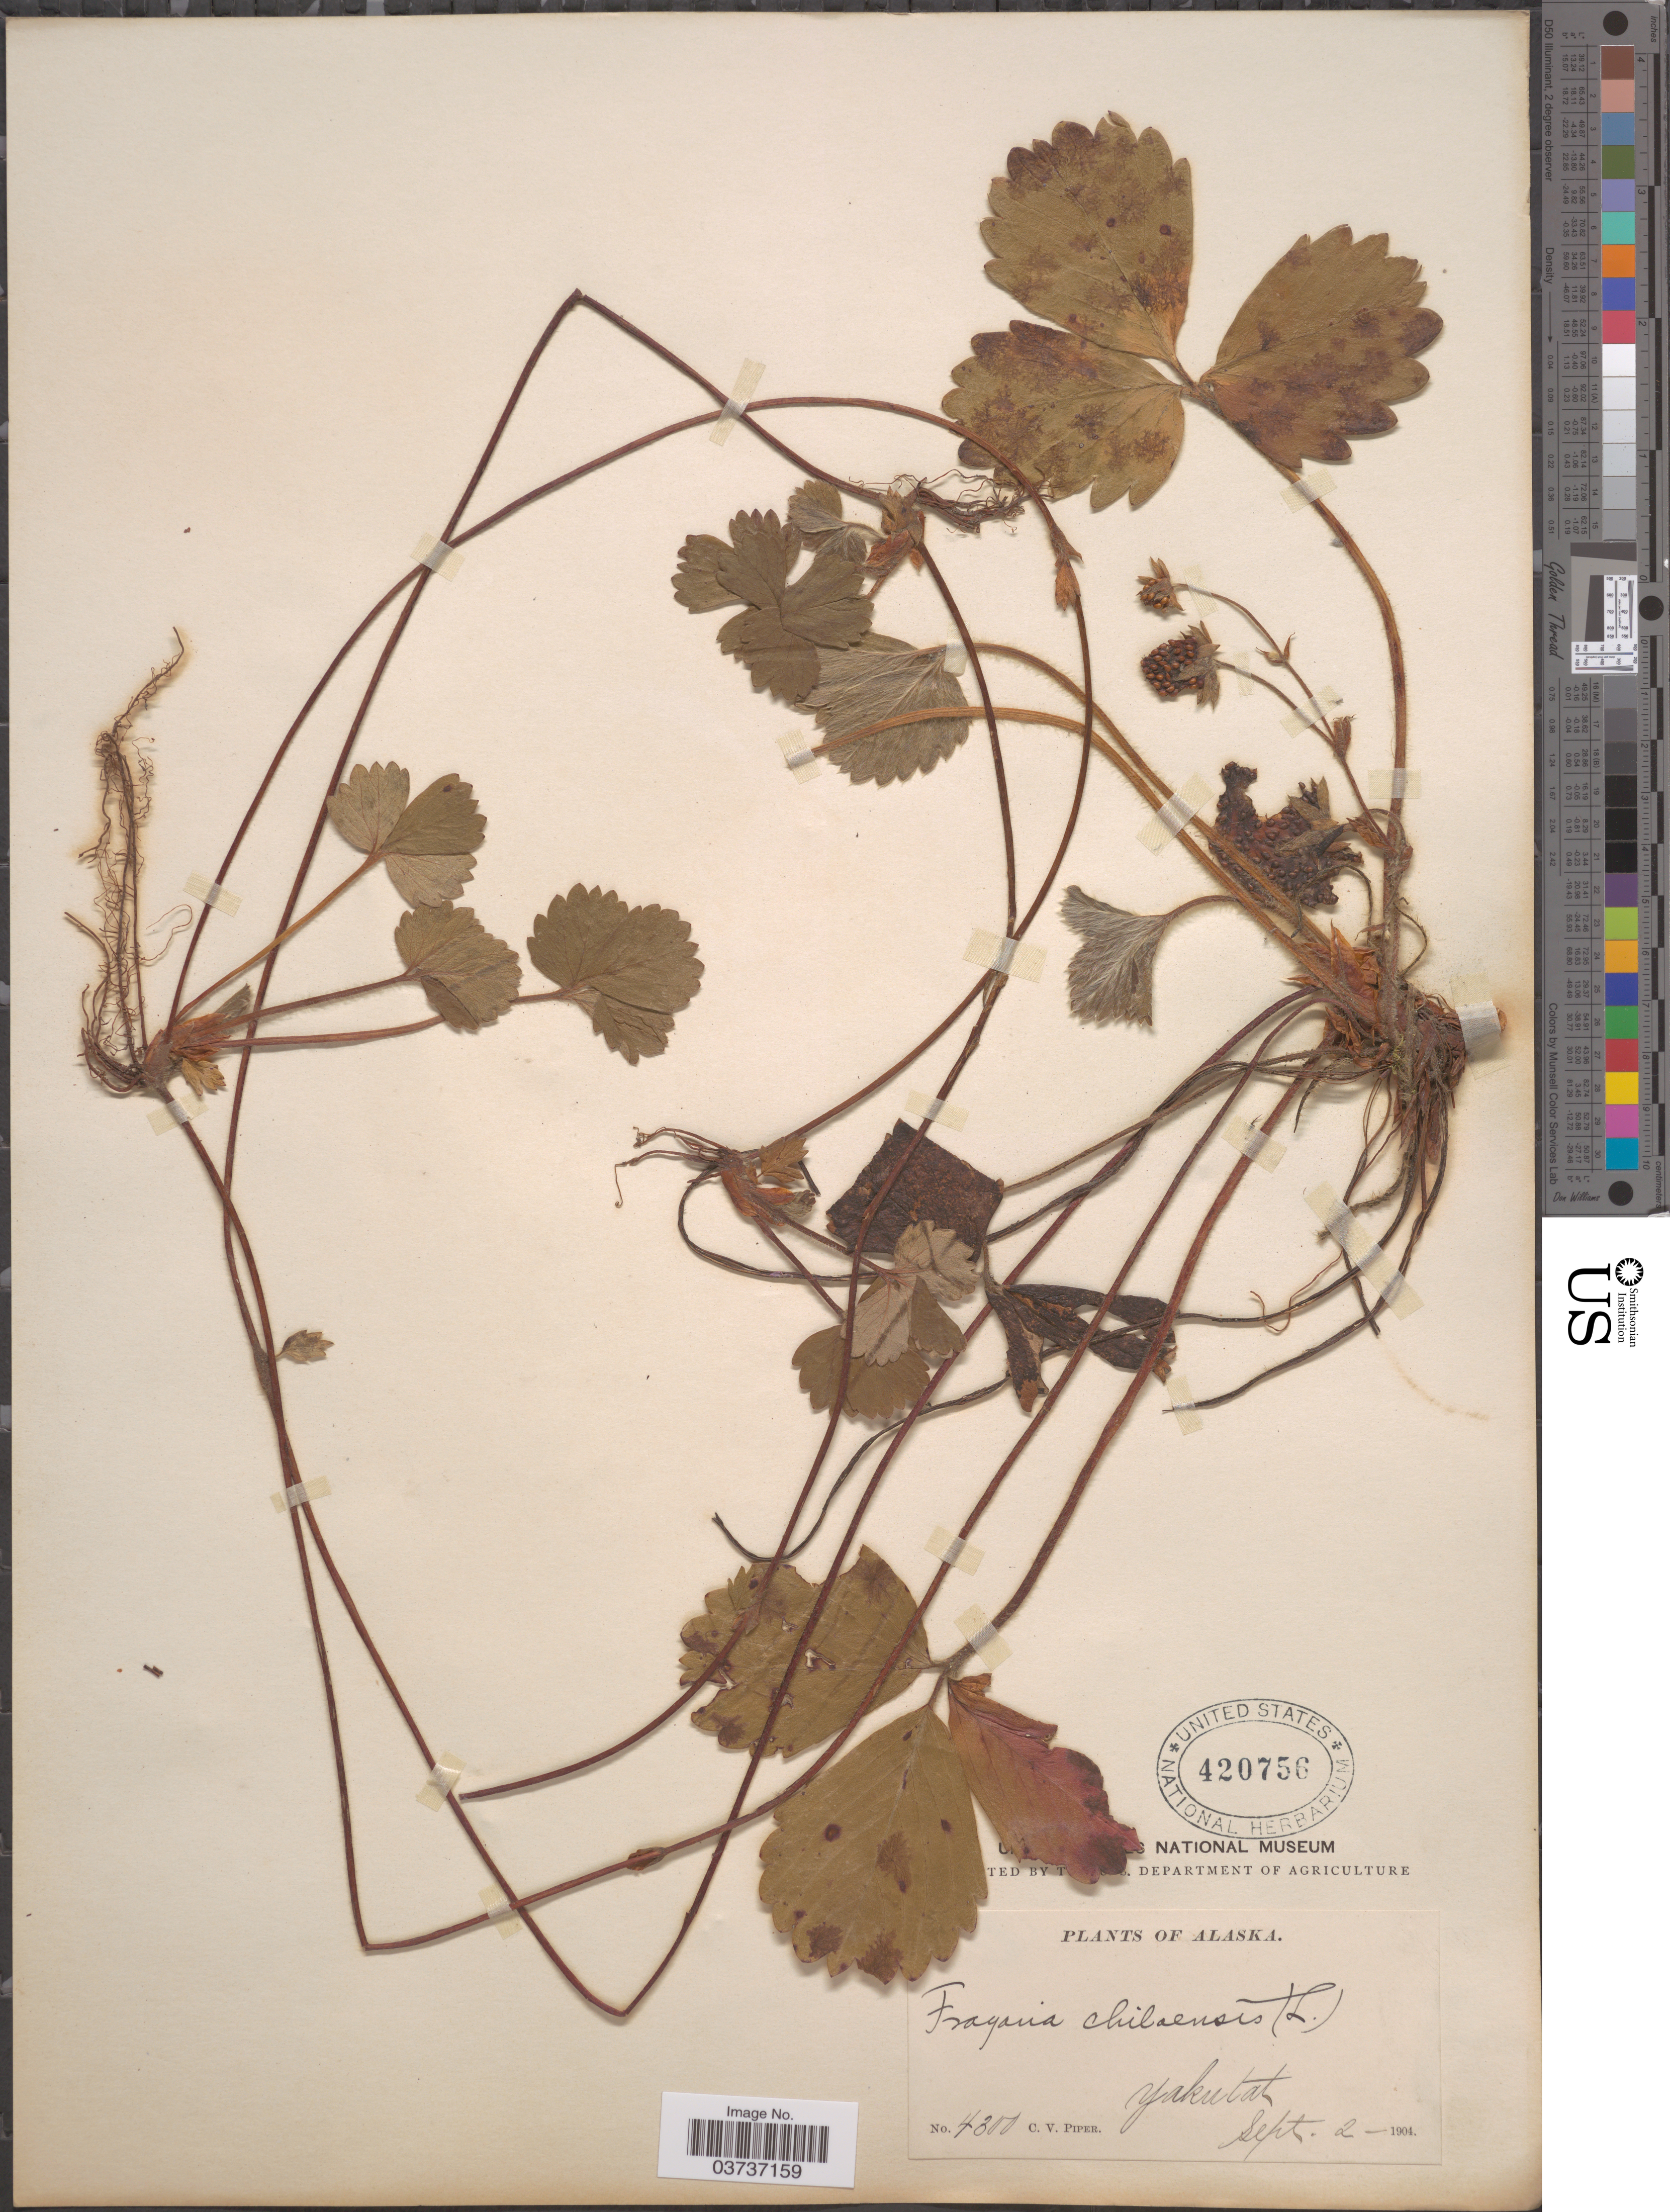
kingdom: Plantae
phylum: Tracheophyta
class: Magnoliopsida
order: Rosales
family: Rosaceae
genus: Fragaria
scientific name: Fragaria chiloensis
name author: (L.) Mill.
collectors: C. V. Piper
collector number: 4300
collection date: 1904-09-02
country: United States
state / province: Alaska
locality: Yakutat.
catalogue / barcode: US 420756